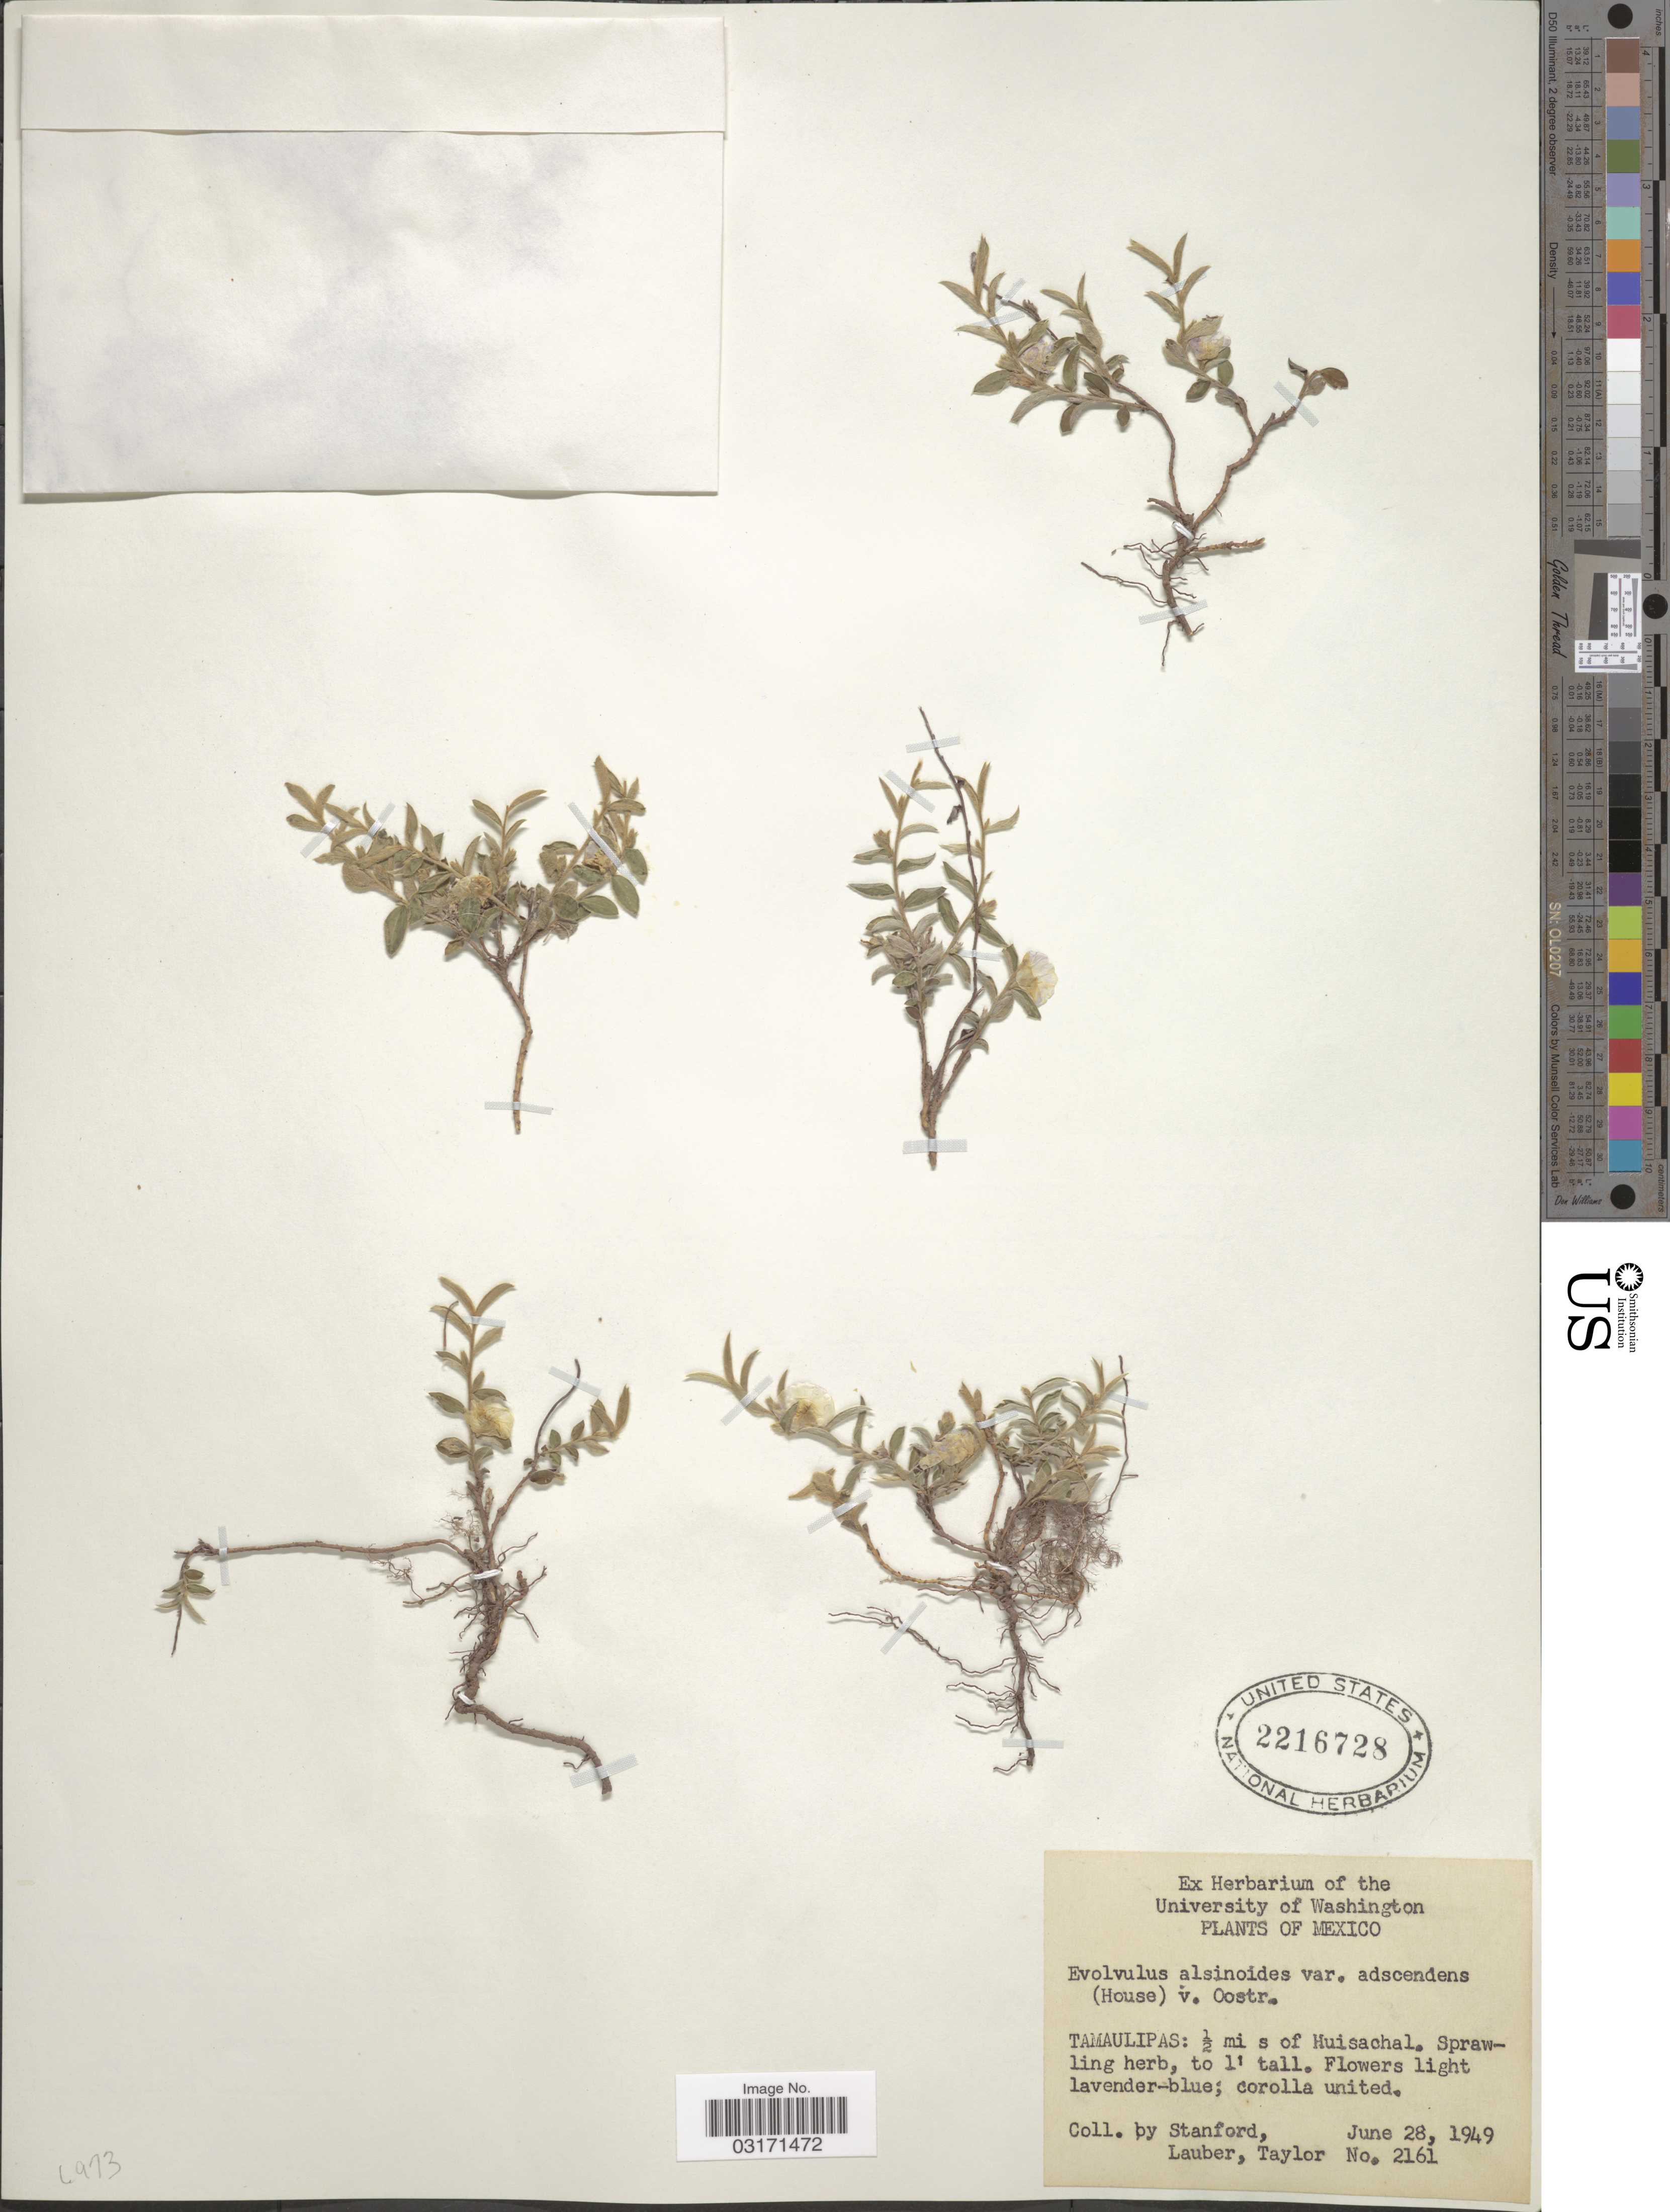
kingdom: Plantae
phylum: Tracheophyta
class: Magnoliopsida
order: Solanales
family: Convolvulaceae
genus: Evolvulus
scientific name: Evolvulus alsinoides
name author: (L.) L.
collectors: -. Stanford, -. Lauber & -. Taylor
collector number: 2161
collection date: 1949-06-28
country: Mexico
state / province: Tamaulipas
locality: Tamaulipas: ½ mi s of Huisachal.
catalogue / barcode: US 2216728